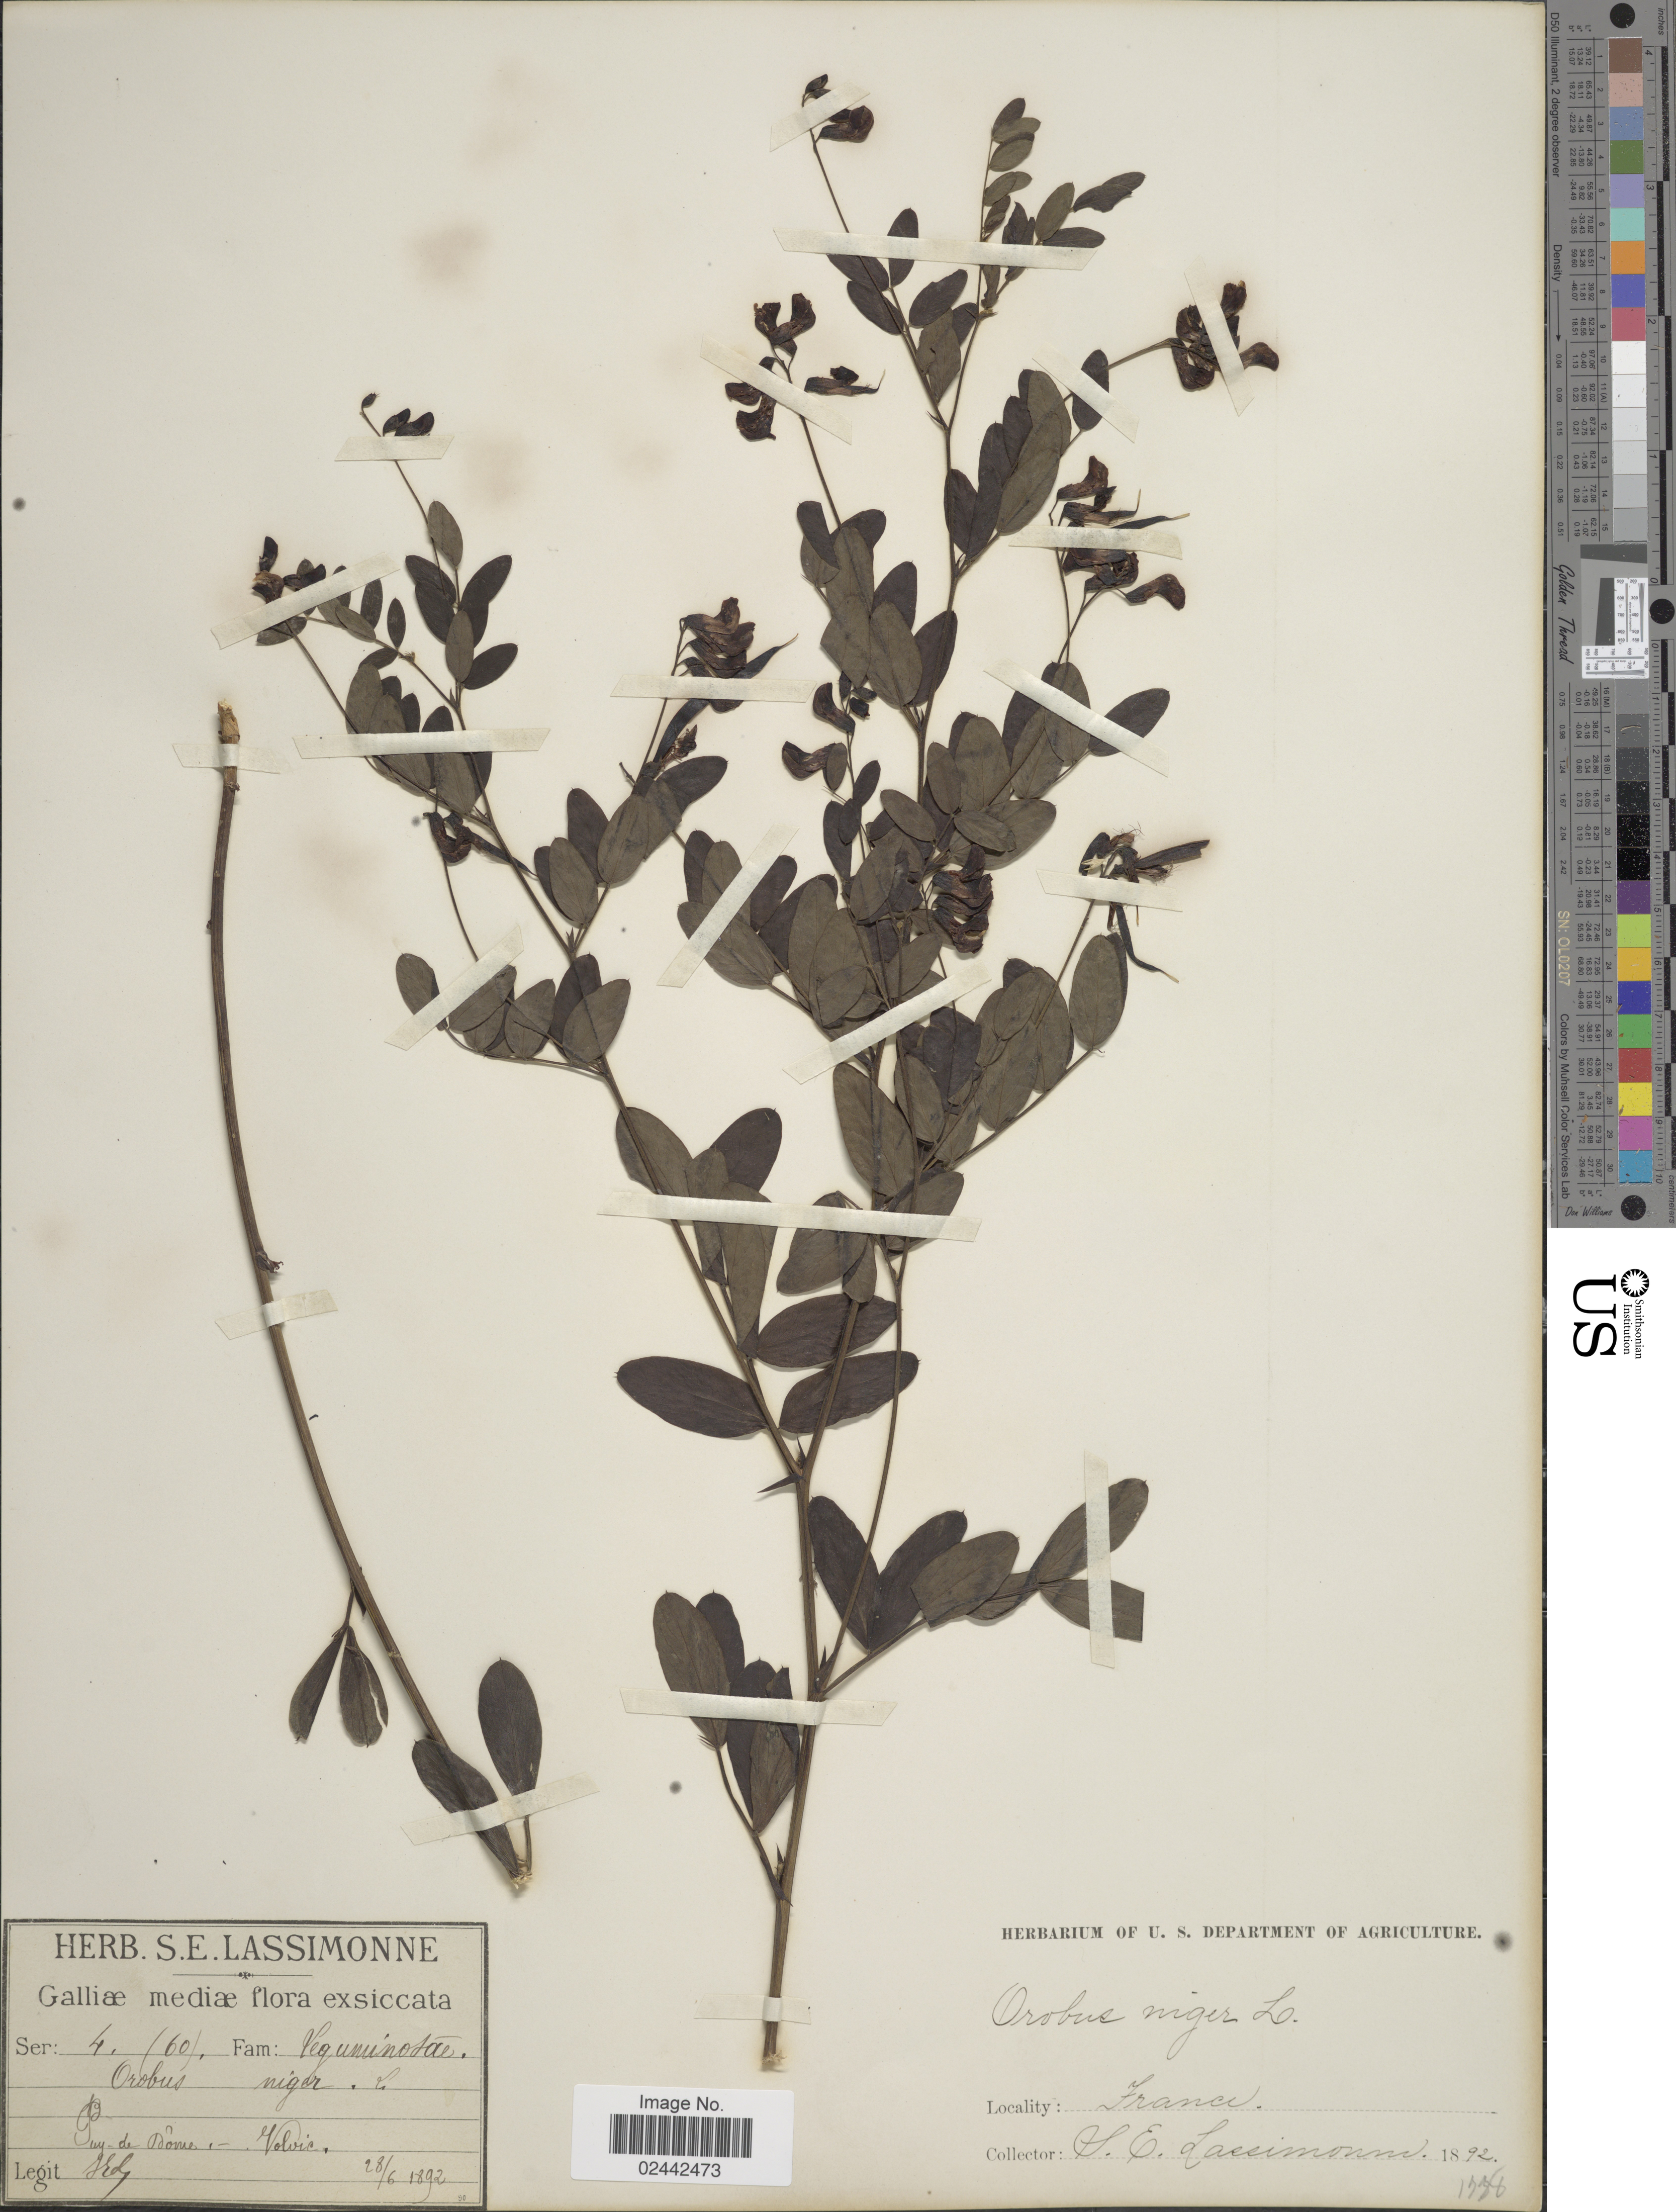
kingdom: Plantae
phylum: Tracheophyta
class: Magnoliopsida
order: Fabales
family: Fabaceae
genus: Lathyrus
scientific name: Lathyrus niger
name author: (L.) Bernh.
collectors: S. Lassimonne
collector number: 60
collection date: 1892-06-28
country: France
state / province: Auvergne-Rhône-Alpes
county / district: Puy-de-Dôme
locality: Puy - de- Dome - Volvic.